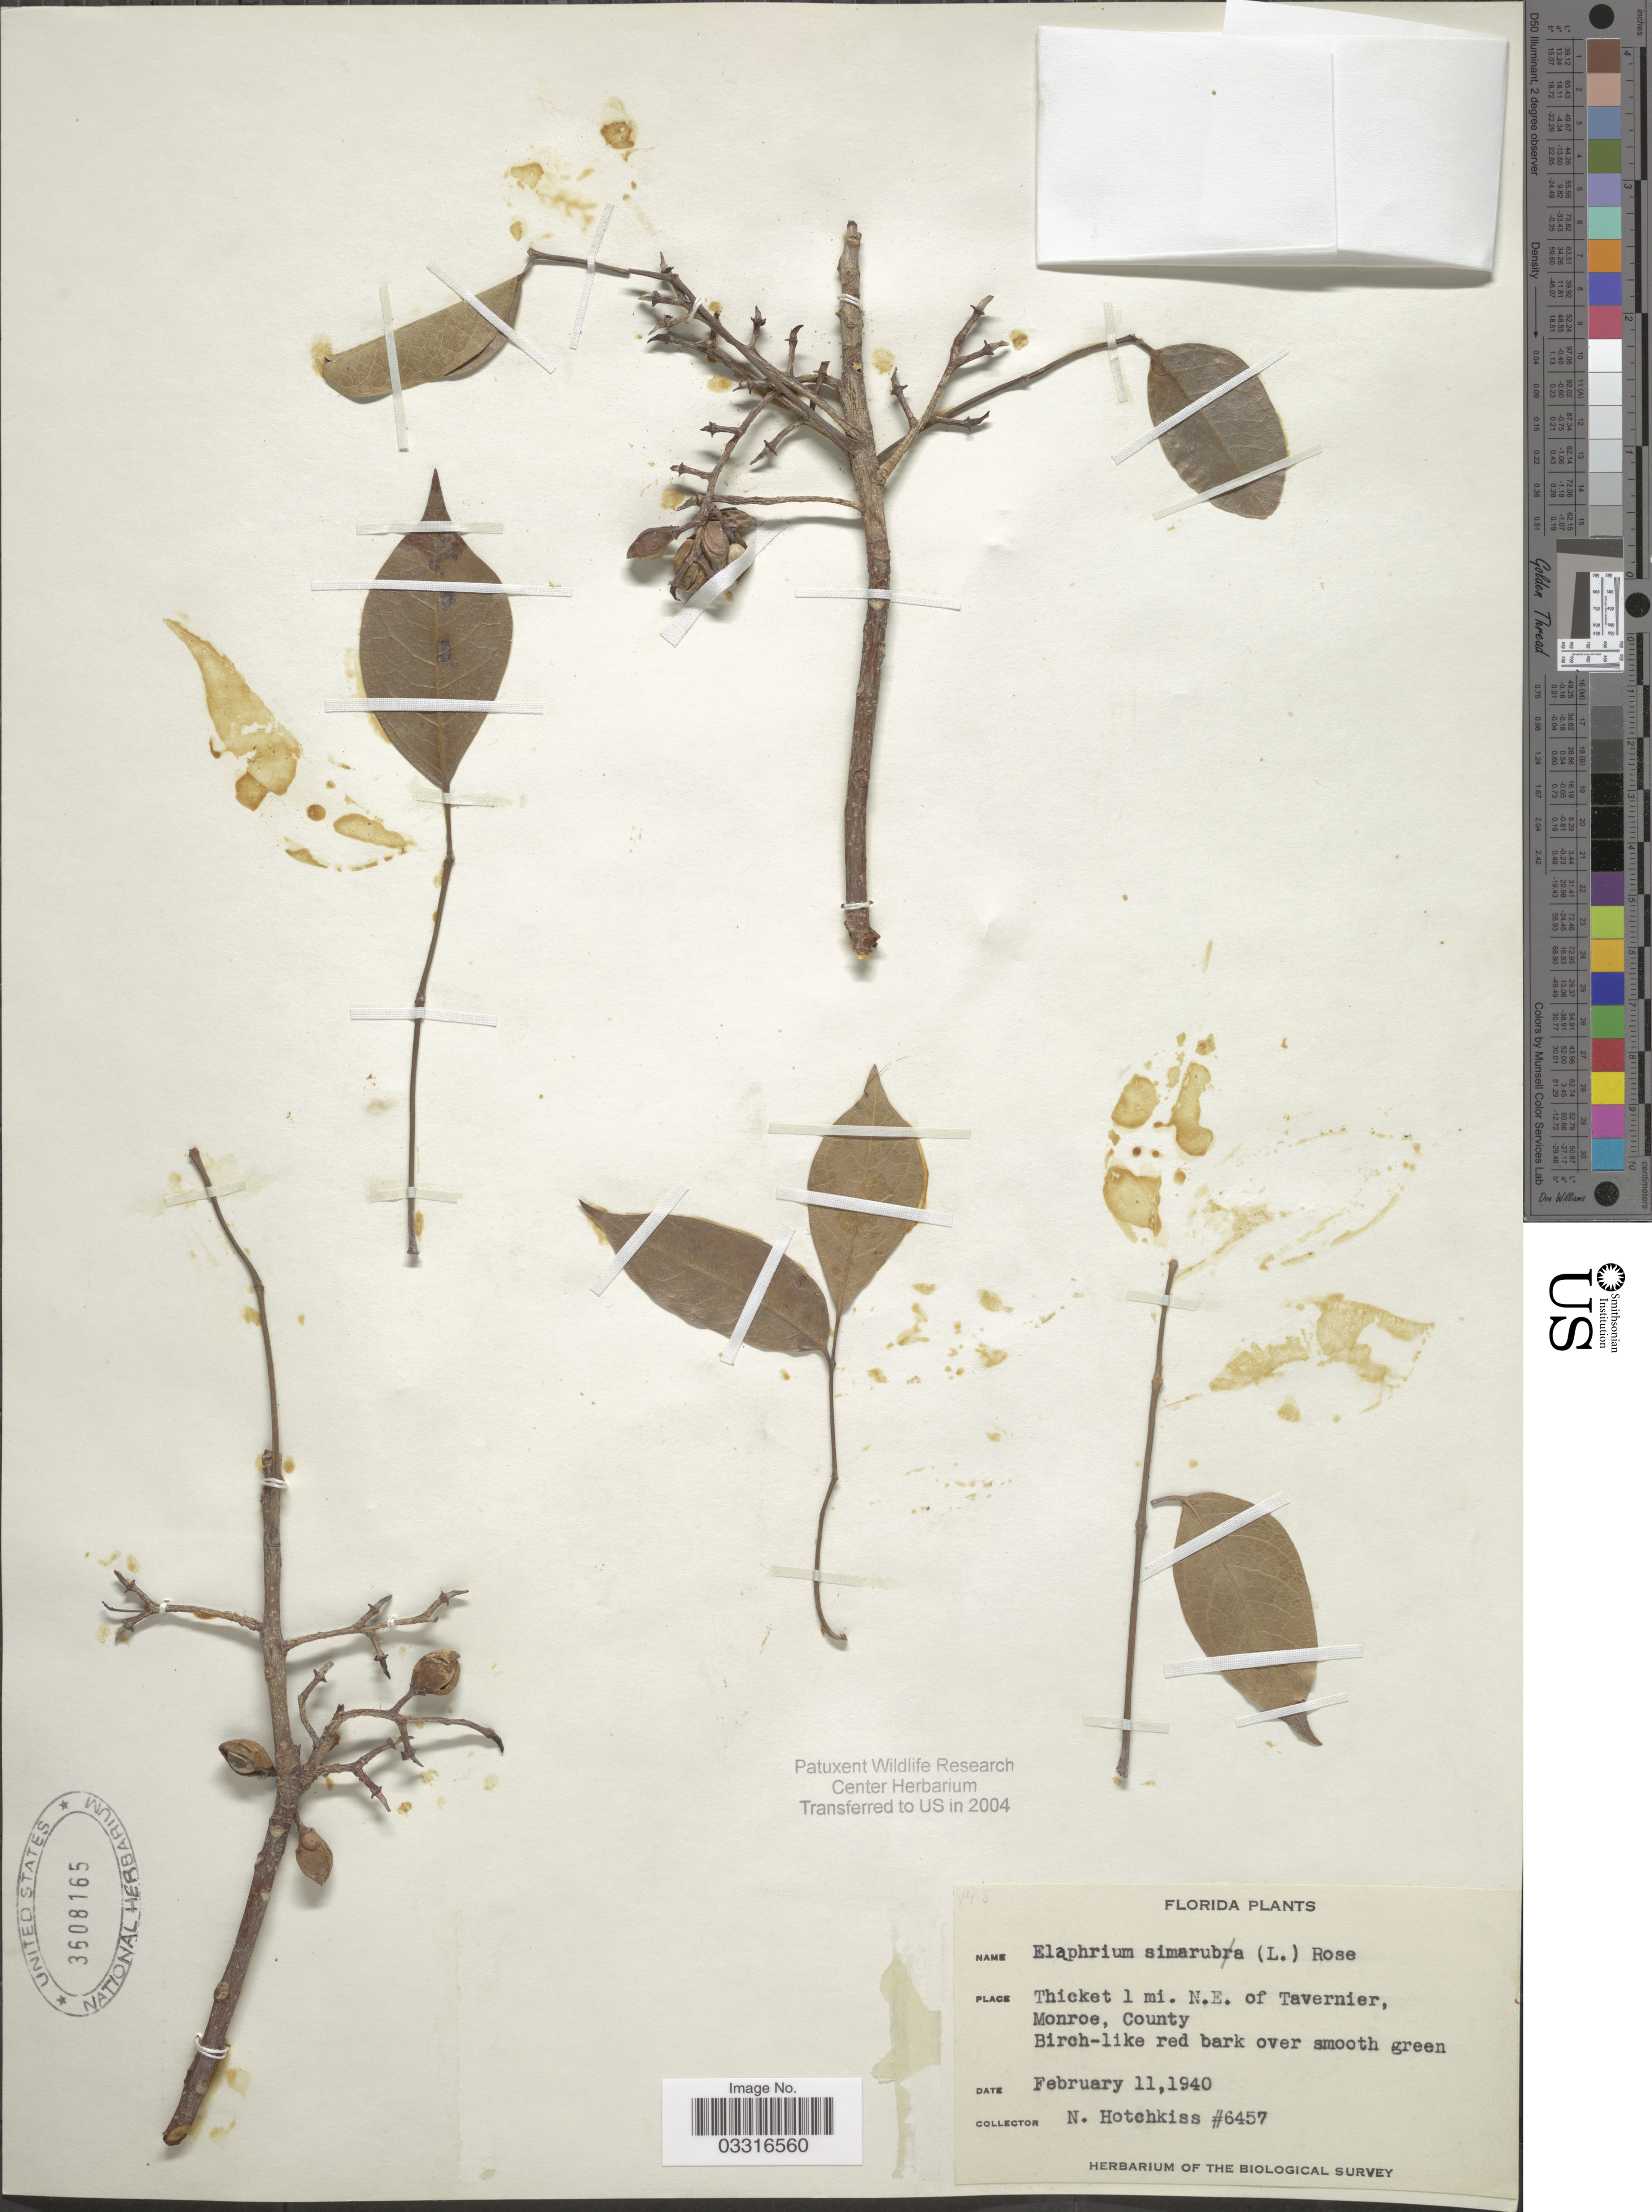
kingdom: Plantae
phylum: Tracheophyta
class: Magnoliopsida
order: Sapindales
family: Burseraceae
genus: Bursera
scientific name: Bursera simaruba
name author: (L.) Sarg.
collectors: N. Hotchkiss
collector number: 6457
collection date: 1940-02-11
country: United States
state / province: Florida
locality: Thicket 1 mi. N.E. of Tavernier, Monroe, County.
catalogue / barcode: US 3608165